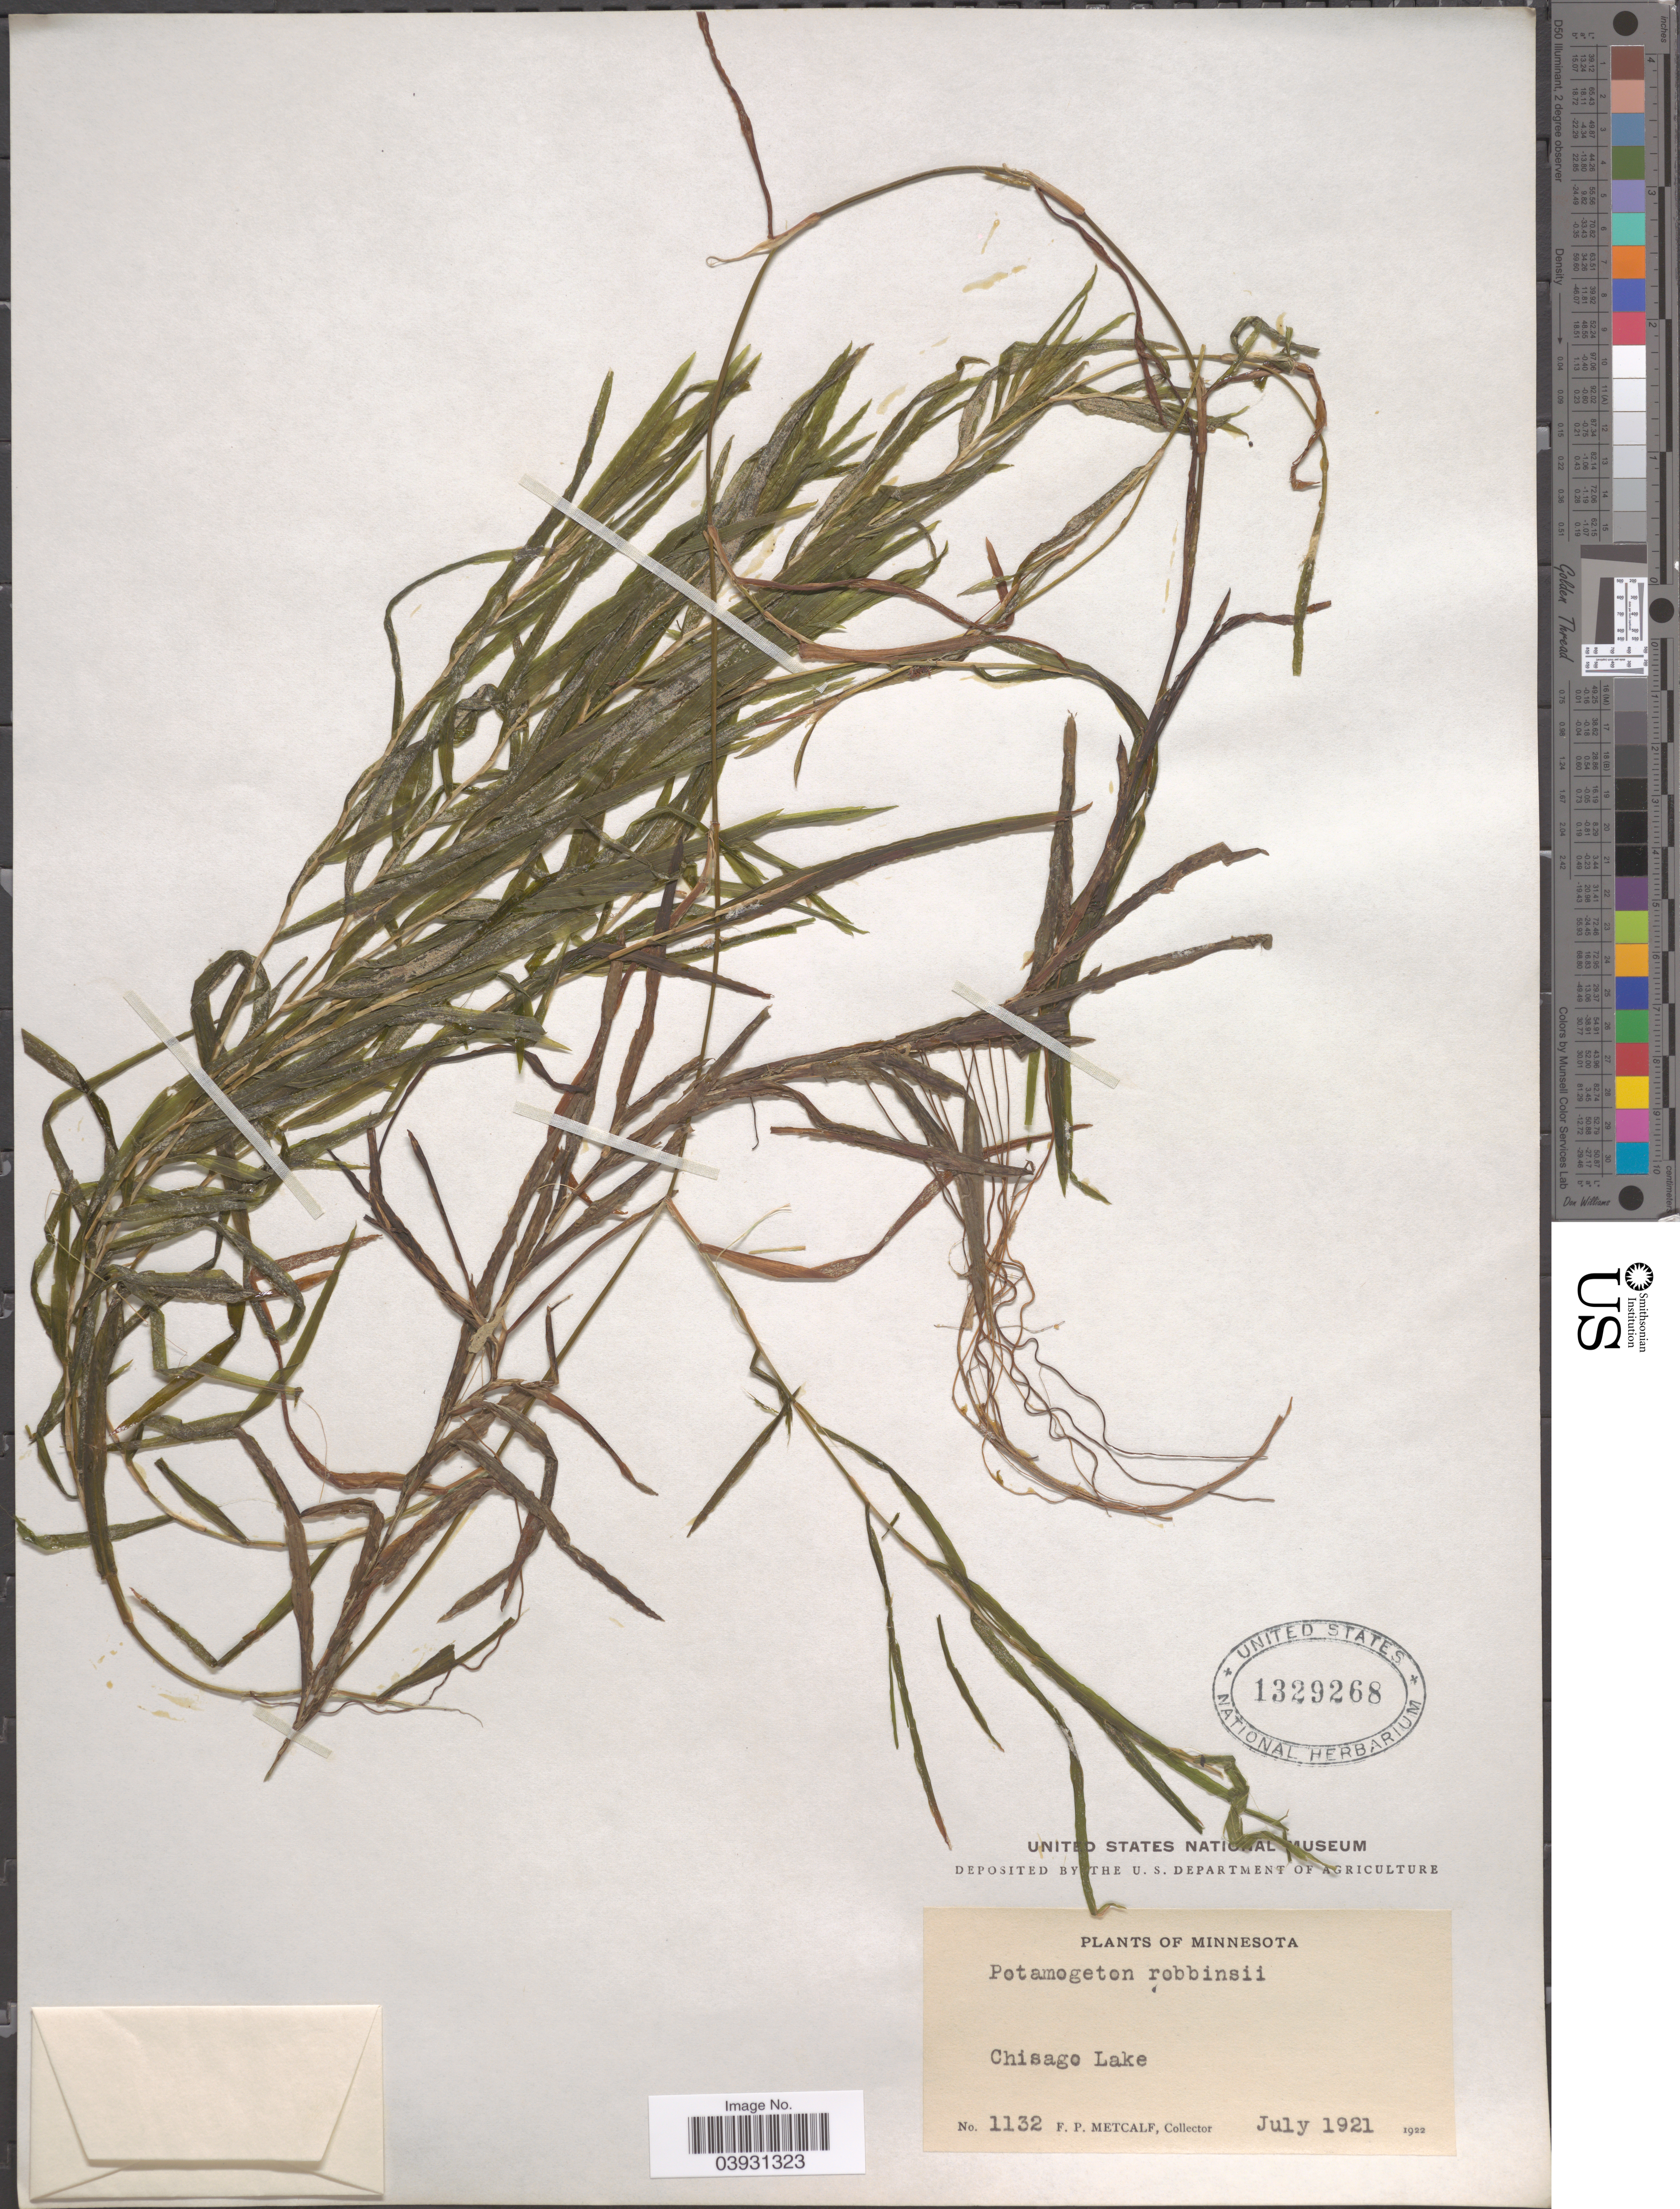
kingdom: Plantae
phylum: Tracheophyta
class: Liliopsida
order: Alismatales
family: Potamogetonaceae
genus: Potamogeton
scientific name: Potamogeton robbinsii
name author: Oakes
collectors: F. Metcalf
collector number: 1132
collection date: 1921-07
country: United States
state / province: Minnesota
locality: Chisago Lake.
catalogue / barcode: US 1329268